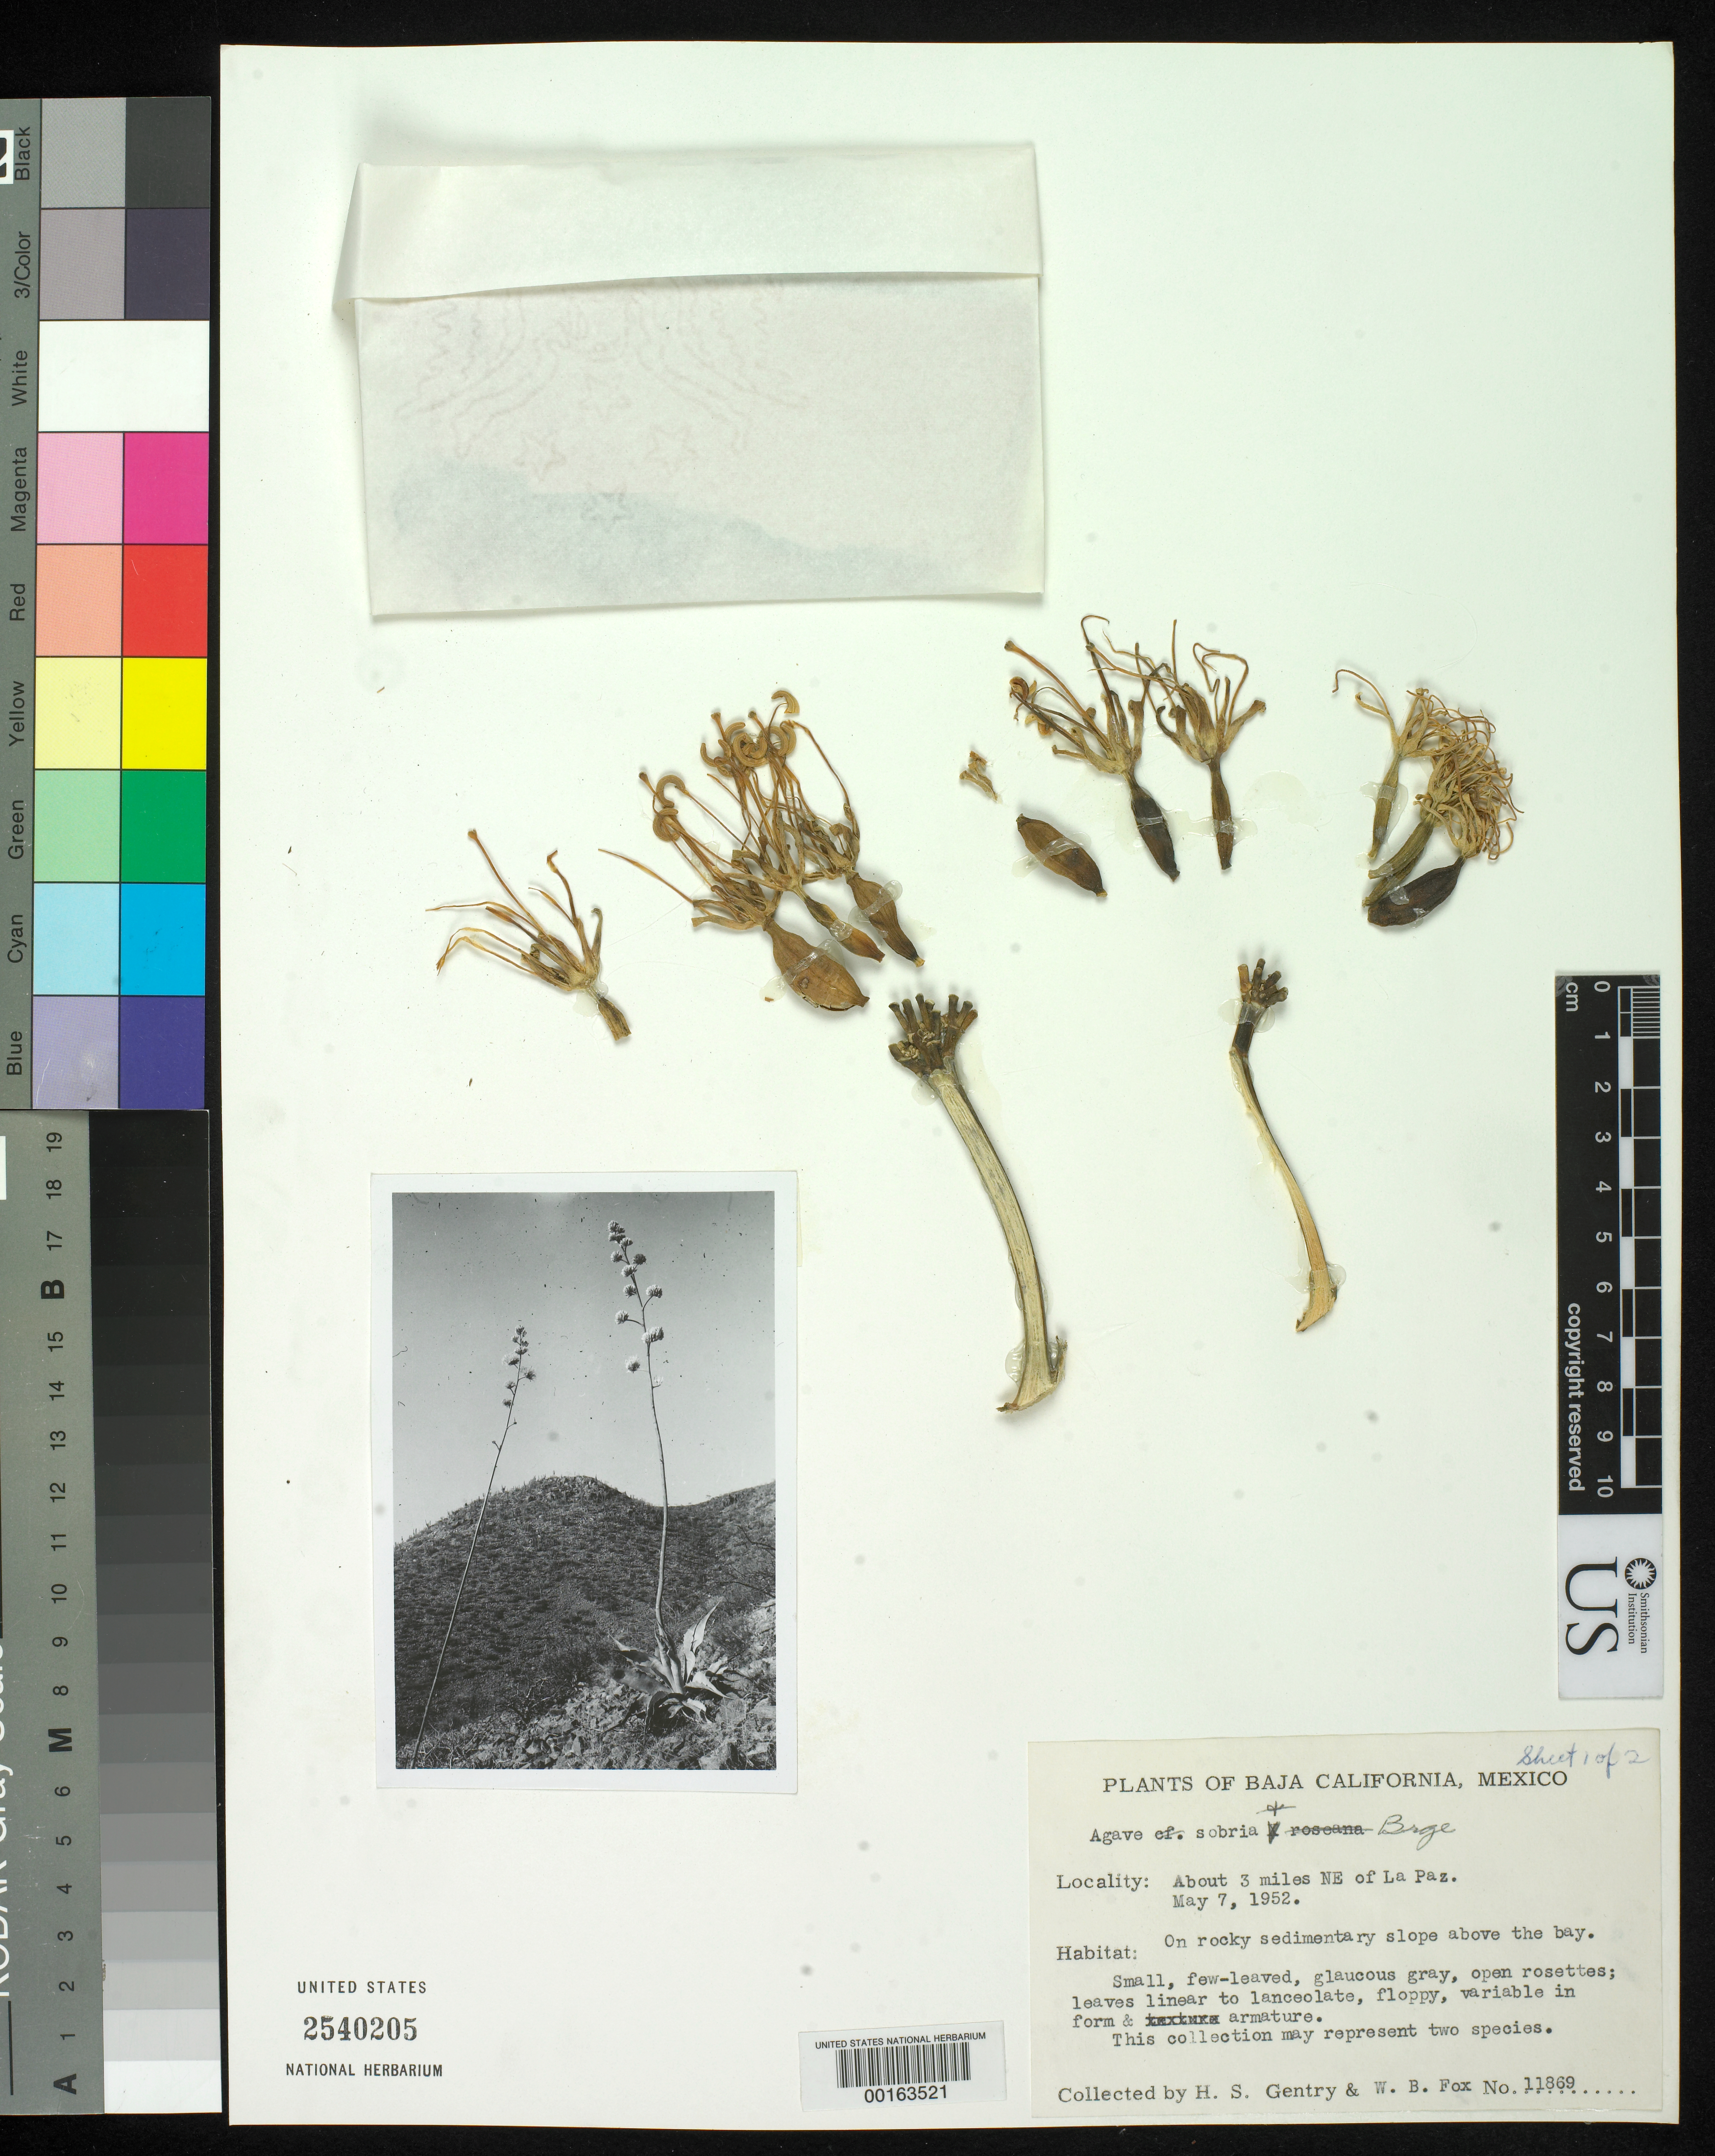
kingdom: Plantae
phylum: Tracheophyta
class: Liliopsida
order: Asparagales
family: Asparagaceae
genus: Agave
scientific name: Agave sobria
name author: Brandegee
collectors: H. S. Gentry & W. B. Fox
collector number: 11869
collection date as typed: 07 May 1952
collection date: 1952-05-07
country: Mexico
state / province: Baja California Sur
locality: About 3 mi NE of La Paz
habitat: On rocky sedimentary slope above bay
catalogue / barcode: US 2540205